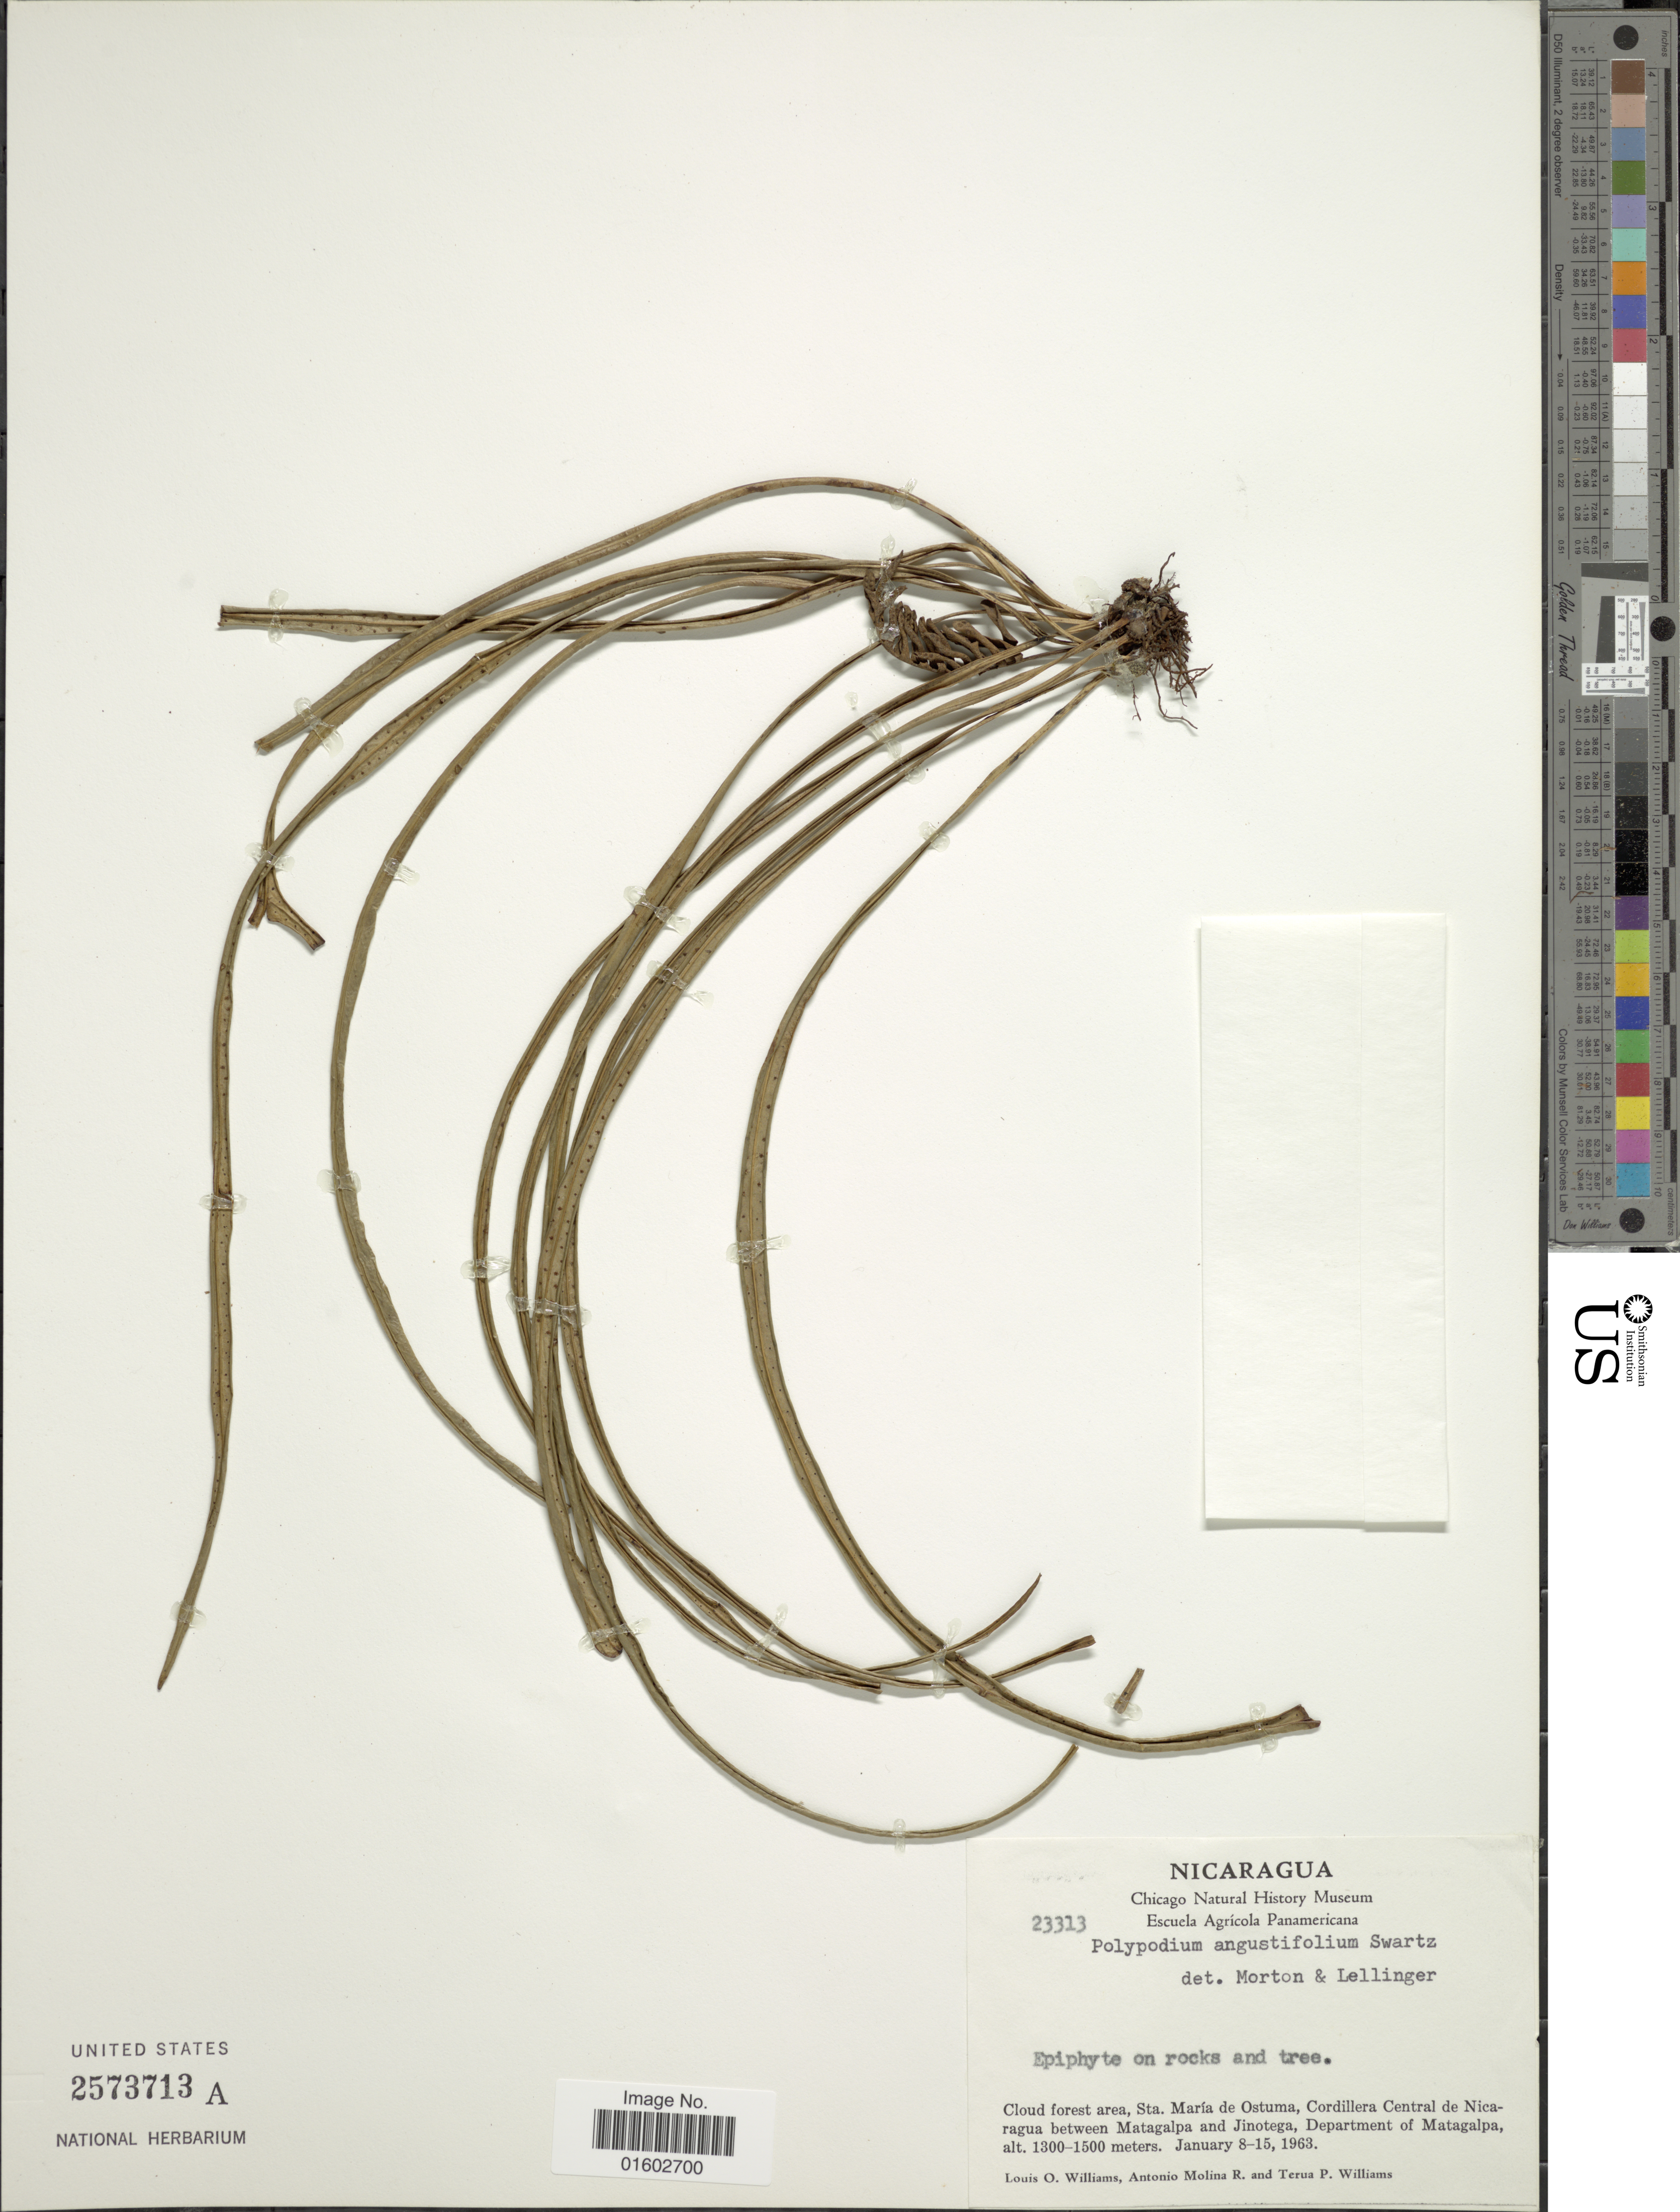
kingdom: Plantae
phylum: Tracheophyta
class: Polypodiopsida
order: Polypodiales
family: Polypodiaceae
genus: Campyloneurum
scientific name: Campyloneurum angustifolium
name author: (Sw.) Fée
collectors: L. O. Williams, A. Molina R. & T. P. Williams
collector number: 23313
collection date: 1963-01-08/1963-01-15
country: Nicaragua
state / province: Matagalpa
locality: Cloud forest area, Sta Maria de Ostuma, Cordillera Central de Nicaragua between Matagalpa and Jinotega, Department of Matagalpa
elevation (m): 1300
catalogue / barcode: US 2573713A